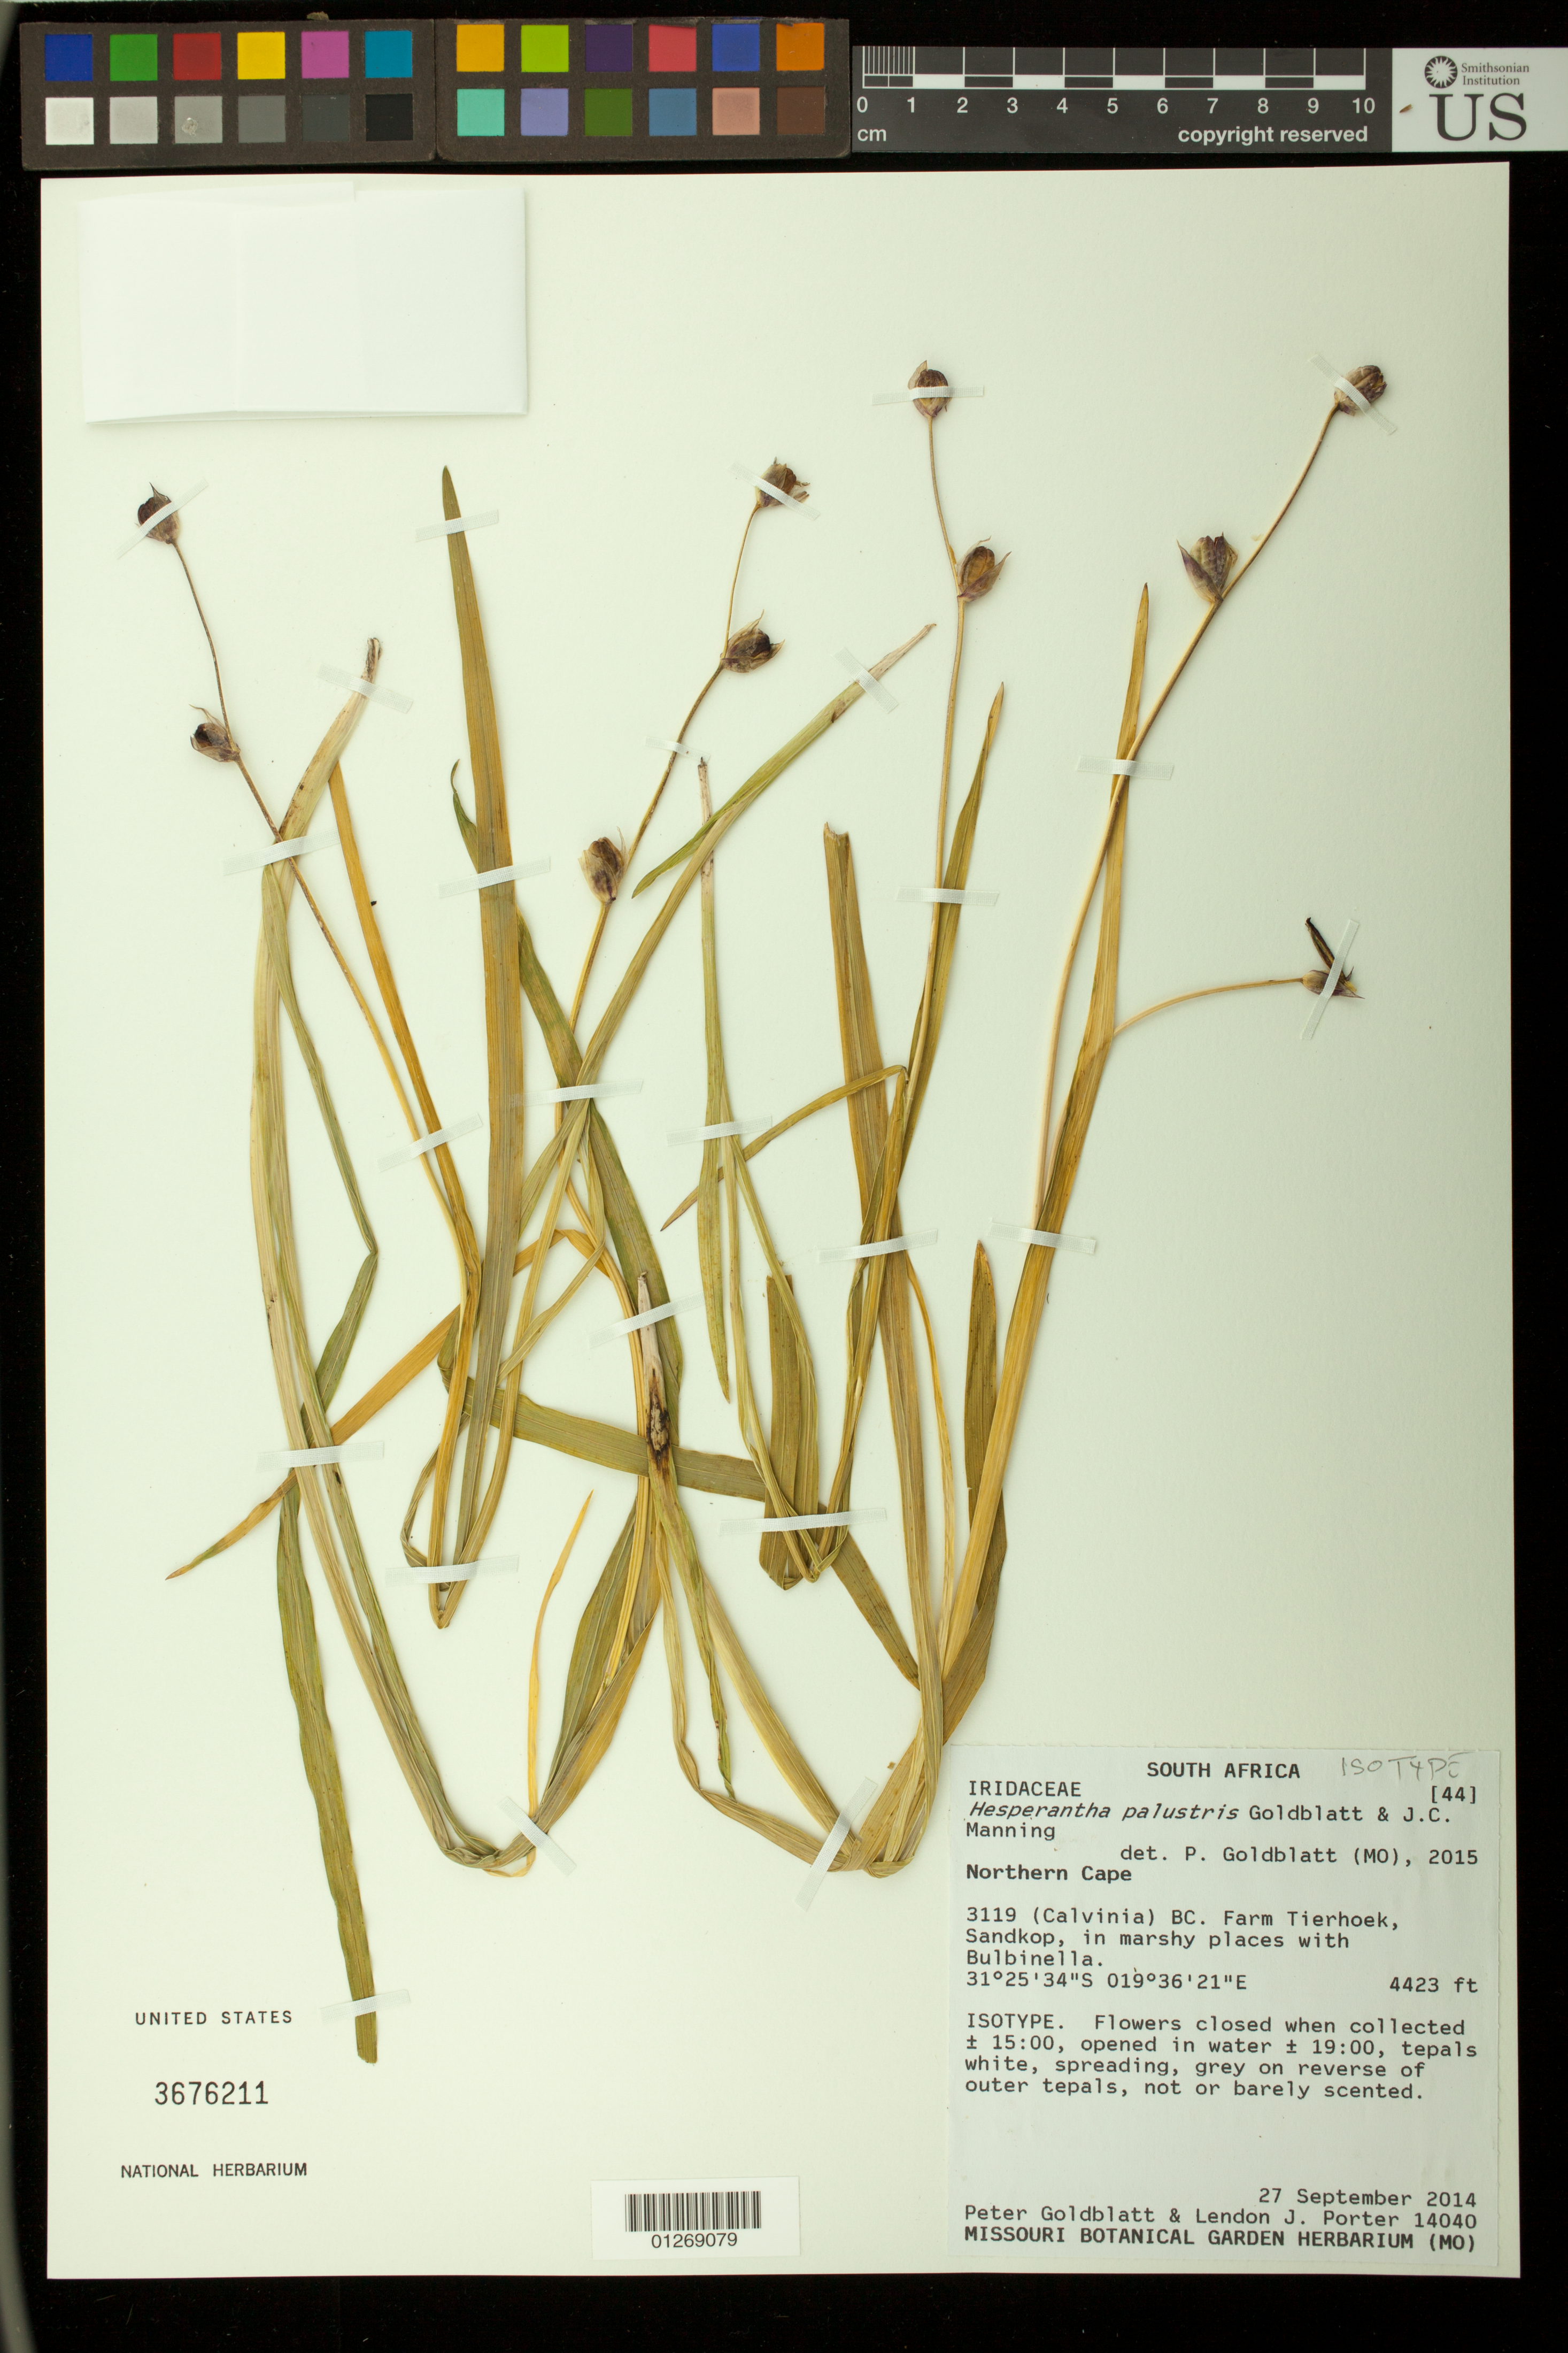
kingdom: Plantae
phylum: Tracheophyta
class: Liliopsida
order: Asparagales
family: Iridaceae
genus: Hesperantha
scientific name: Hesperantha palustris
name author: Goldblatt & J.C. Manning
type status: Isotype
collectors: P. Goldblatt & L. J. Porter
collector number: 14040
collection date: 2014-09-27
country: South Africa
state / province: Northern Cape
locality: Northern Cape. 3119 (Calvinia) BC. Farm Tierhoek, Sandkop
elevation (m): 1348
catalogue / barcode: US 3676211